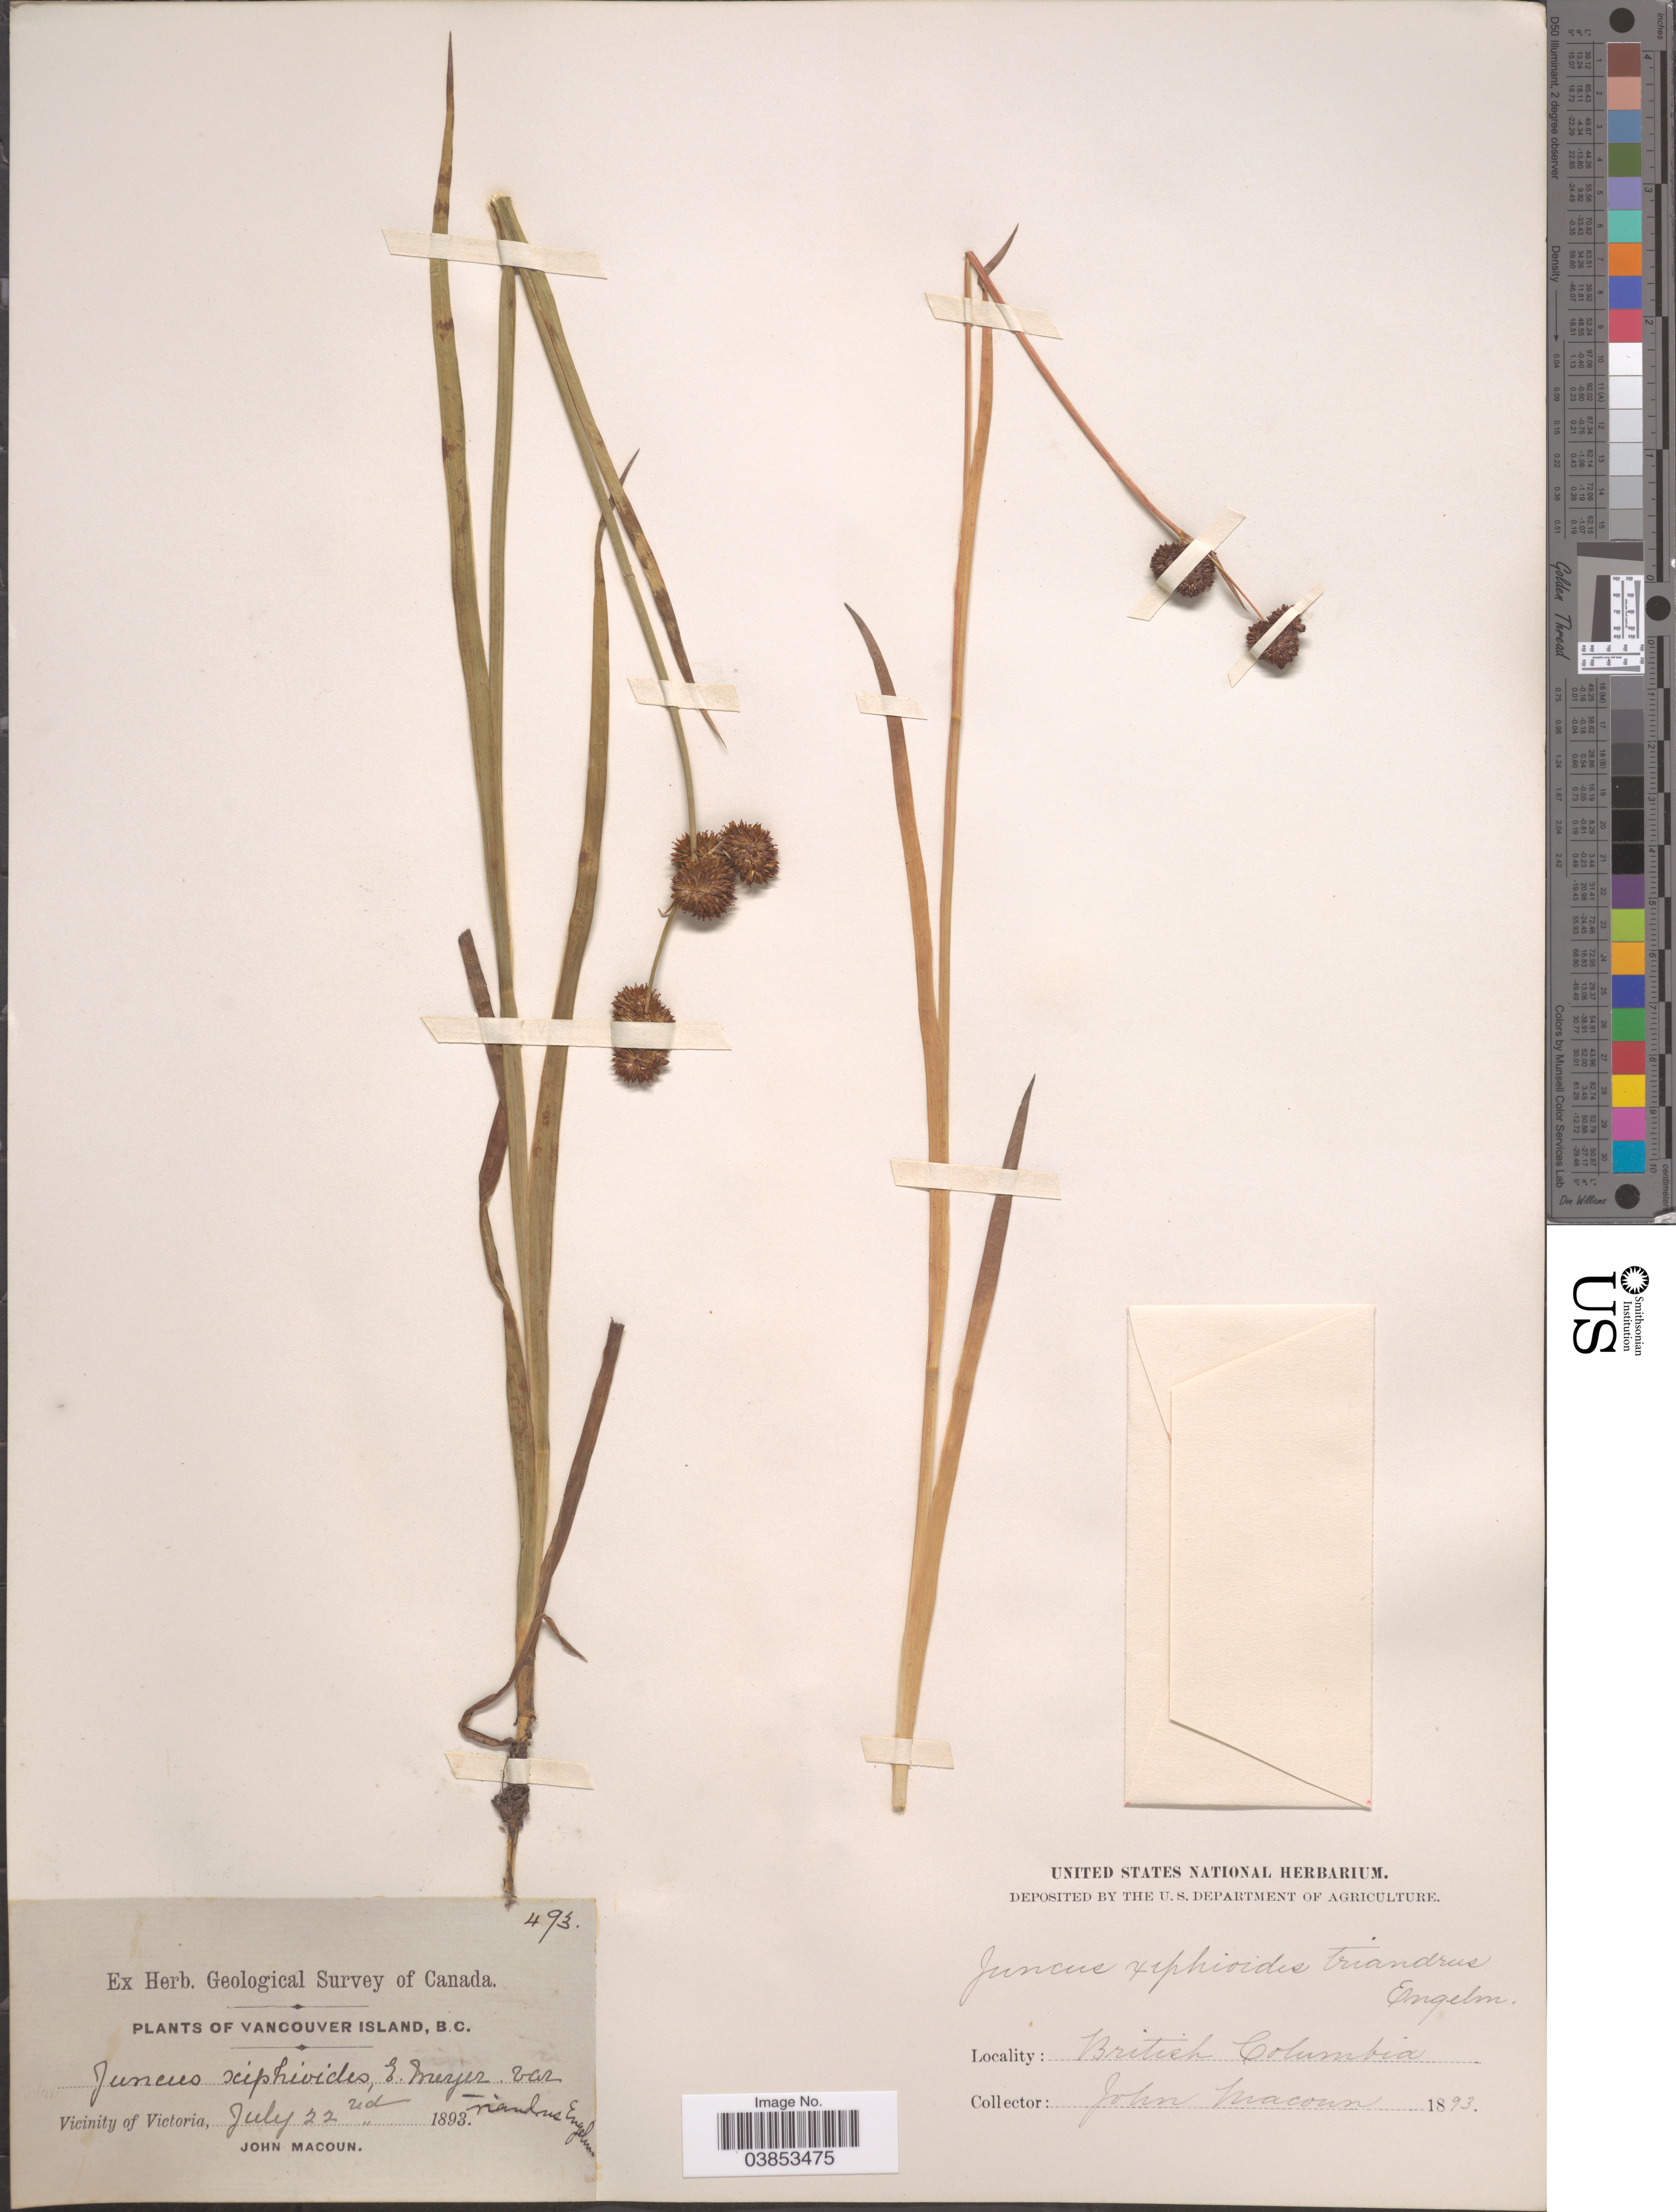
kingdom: Plantae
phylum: Tracheophyta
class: Liliopsida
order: Poales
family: Juncaceae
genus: Juncus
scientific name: Juncus ensifolius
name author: Wikstr.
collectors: J. Macoun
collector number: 493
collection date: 1893-07-22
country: Canada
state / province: British Columbia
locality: Vancouver Island. Vicinity of Victoria.